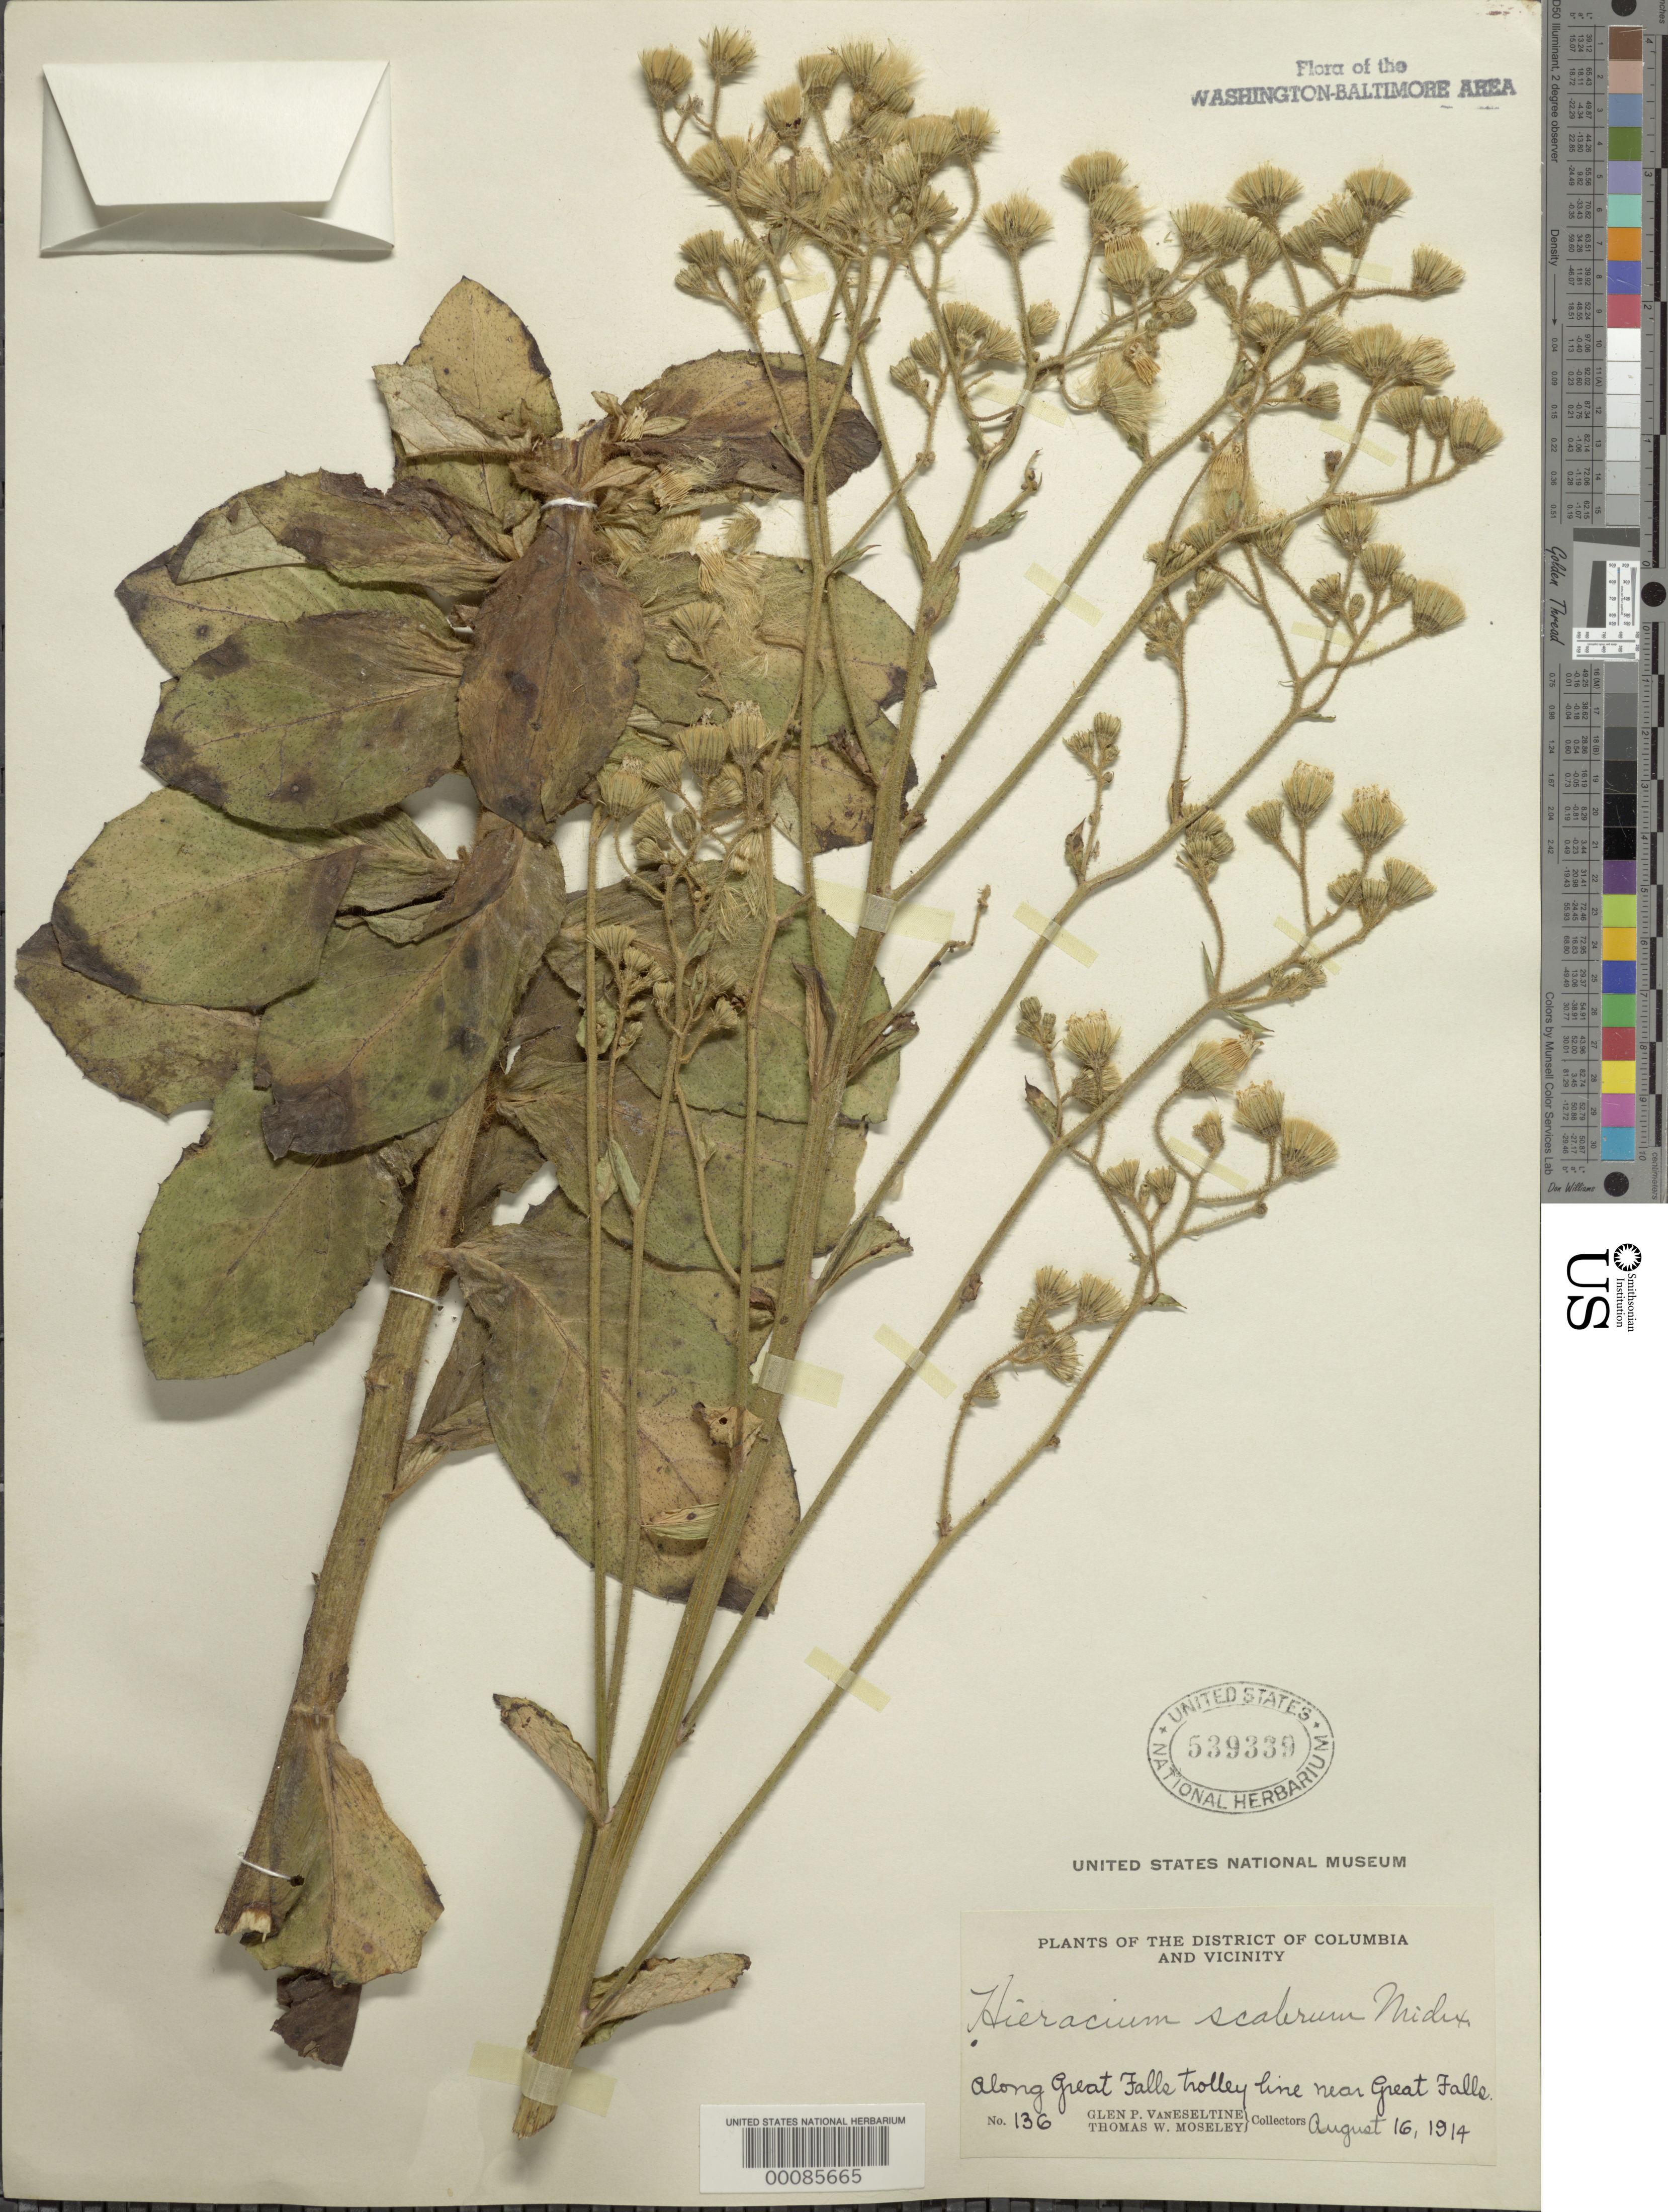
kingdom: Plantae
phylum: Tracheophyta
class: Magnoliopsida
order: Asterales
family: Asteraceae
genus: Pilosella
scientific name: Pilosella verruculata subsp. verruculata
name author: (Link) Soják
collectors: G. P. Van Eseltine & T. Moseley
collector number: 136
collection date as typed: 16 Aug 1914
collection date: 1914-08-16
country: United States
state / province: Maryland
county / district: Montgomery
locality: Great Falls Trolley Line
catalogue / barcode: US 539339